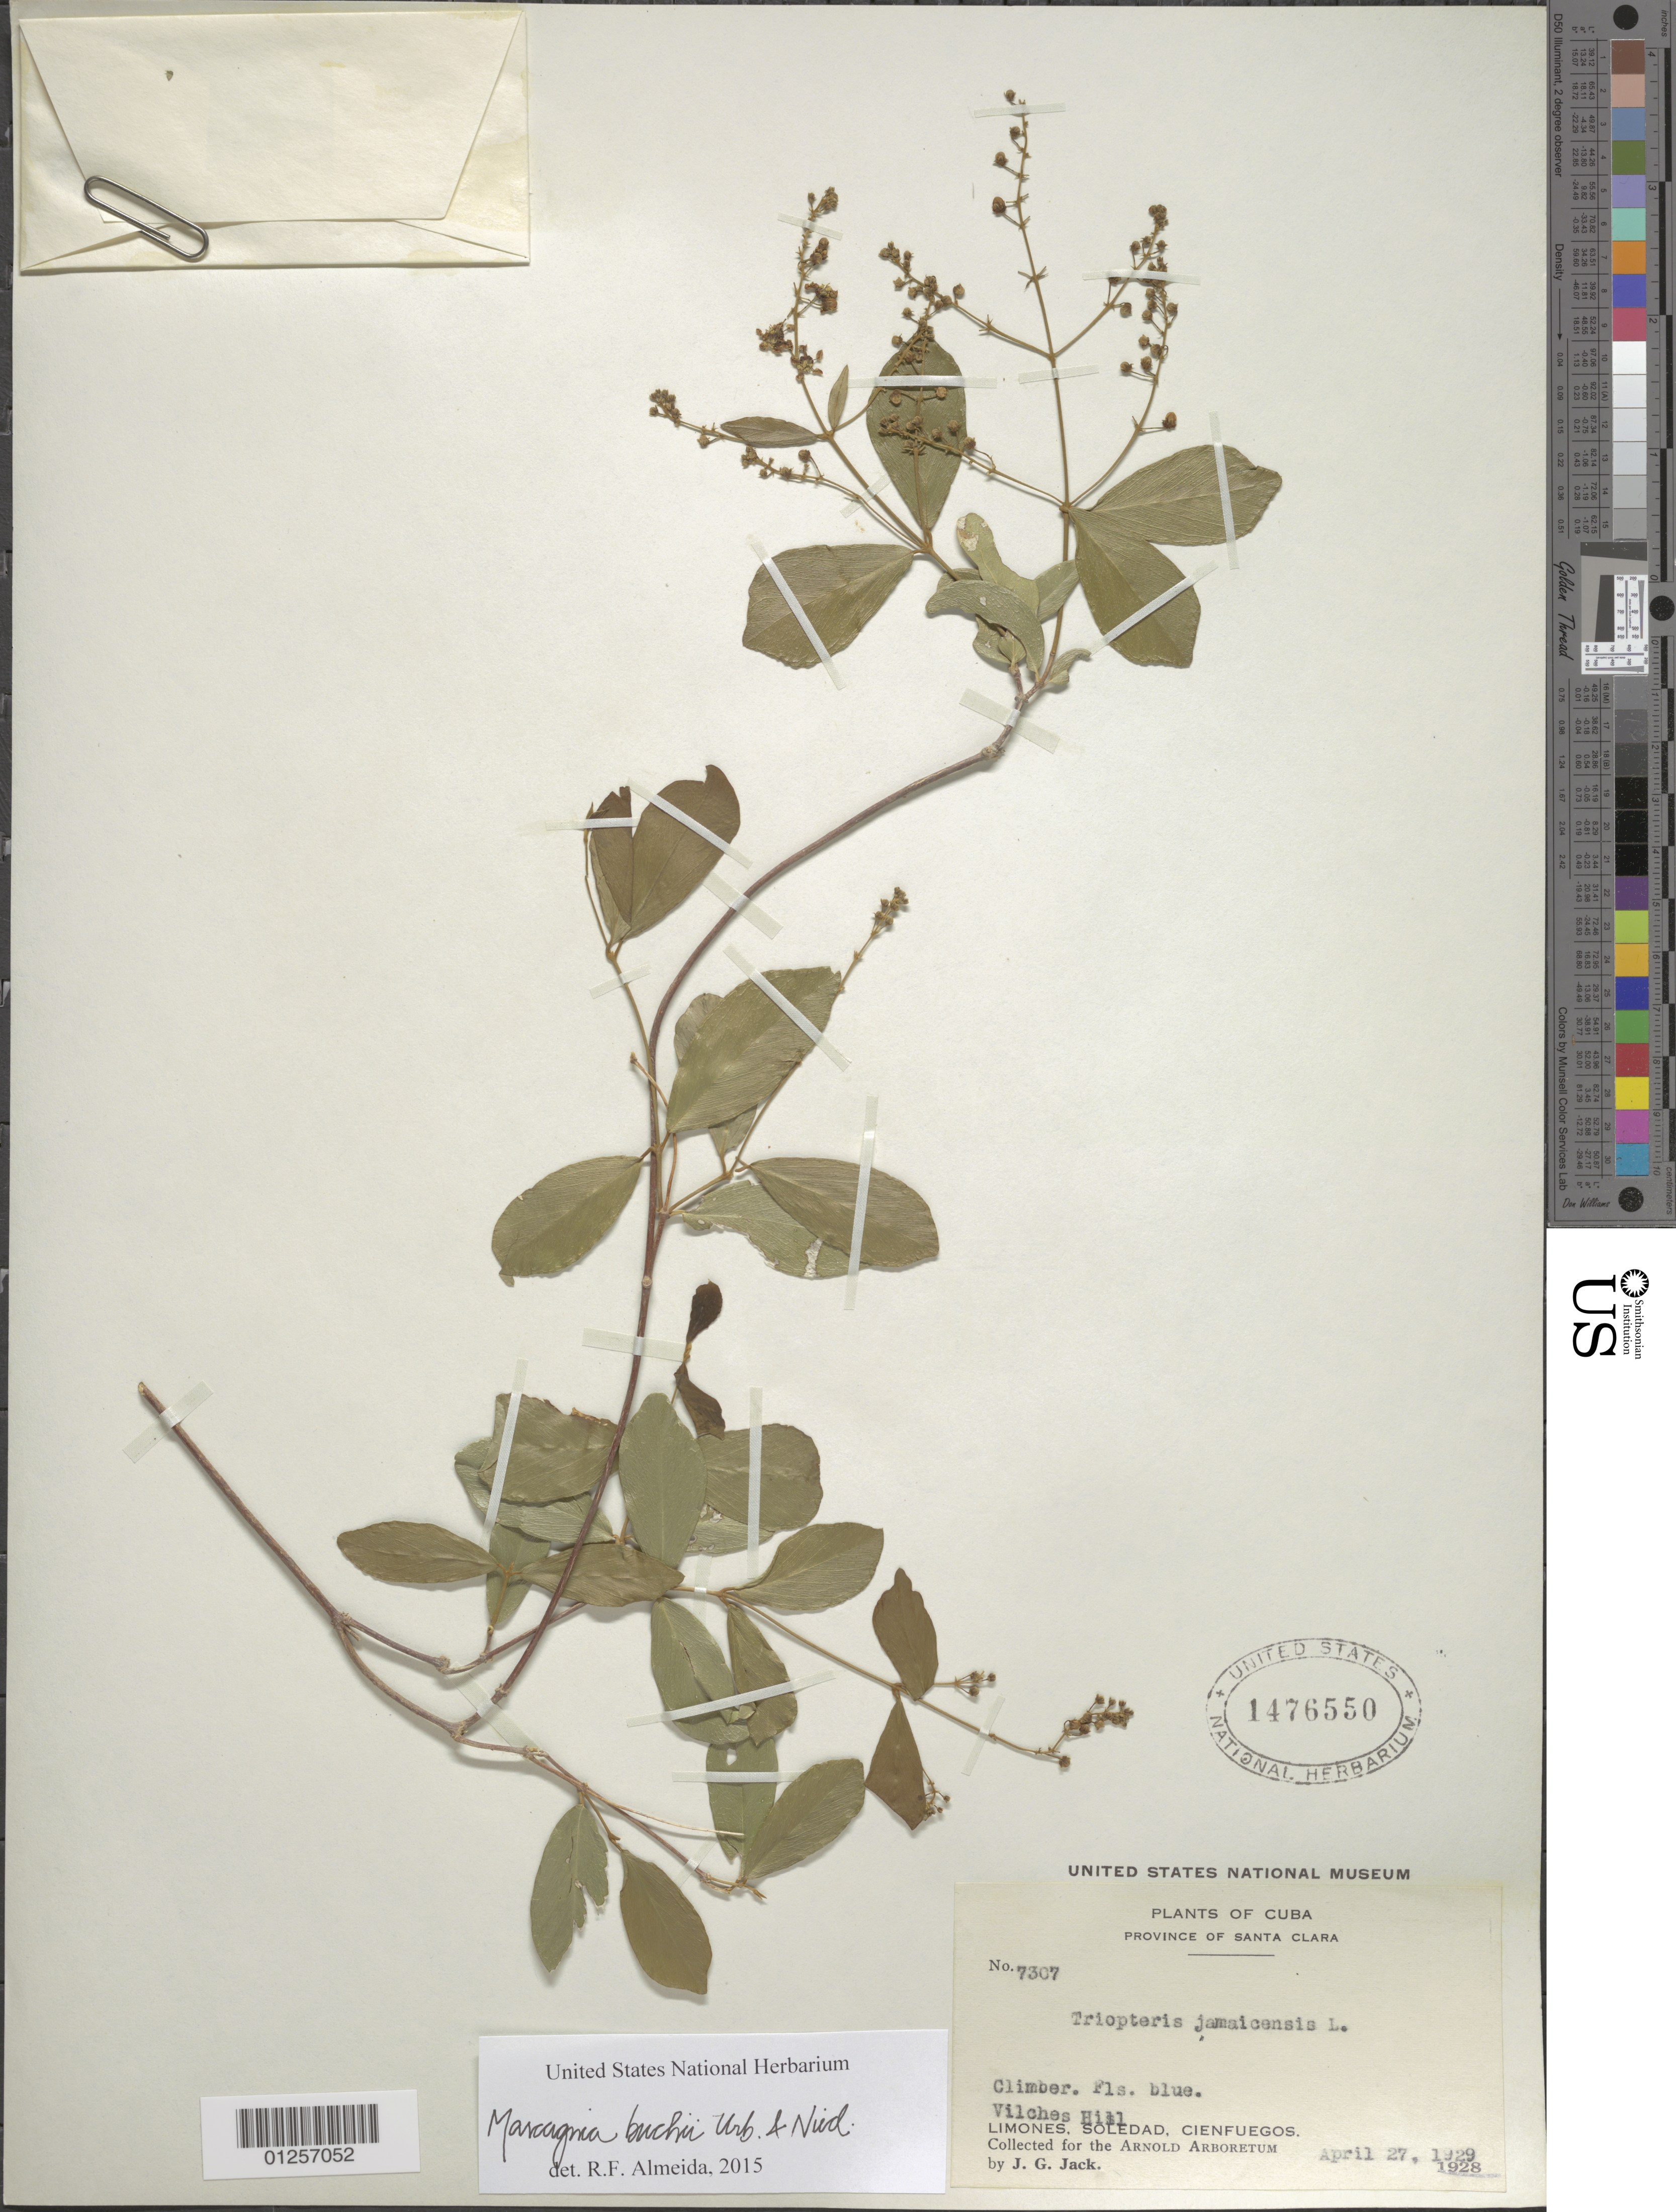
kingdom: Plantae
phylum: Tracheophyta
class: Magnoliopsida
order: Malpighiales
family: Malpighiaceae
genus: Mascagnia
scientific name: Mascagnia buchii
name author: Urb. & Nied.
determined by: De Almeida, R. F., (HUEFS), Universidade Estadual de Feira de Santana (BRAZIL)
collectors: J. G. Jack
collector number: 7307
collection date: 1929-04-27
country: Cuba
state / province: Las Villas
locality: Santa Clara Province [Las Villas]. Vilches Hill, Limones, Soledad, Cienfuegos.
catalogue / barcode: US 1476550